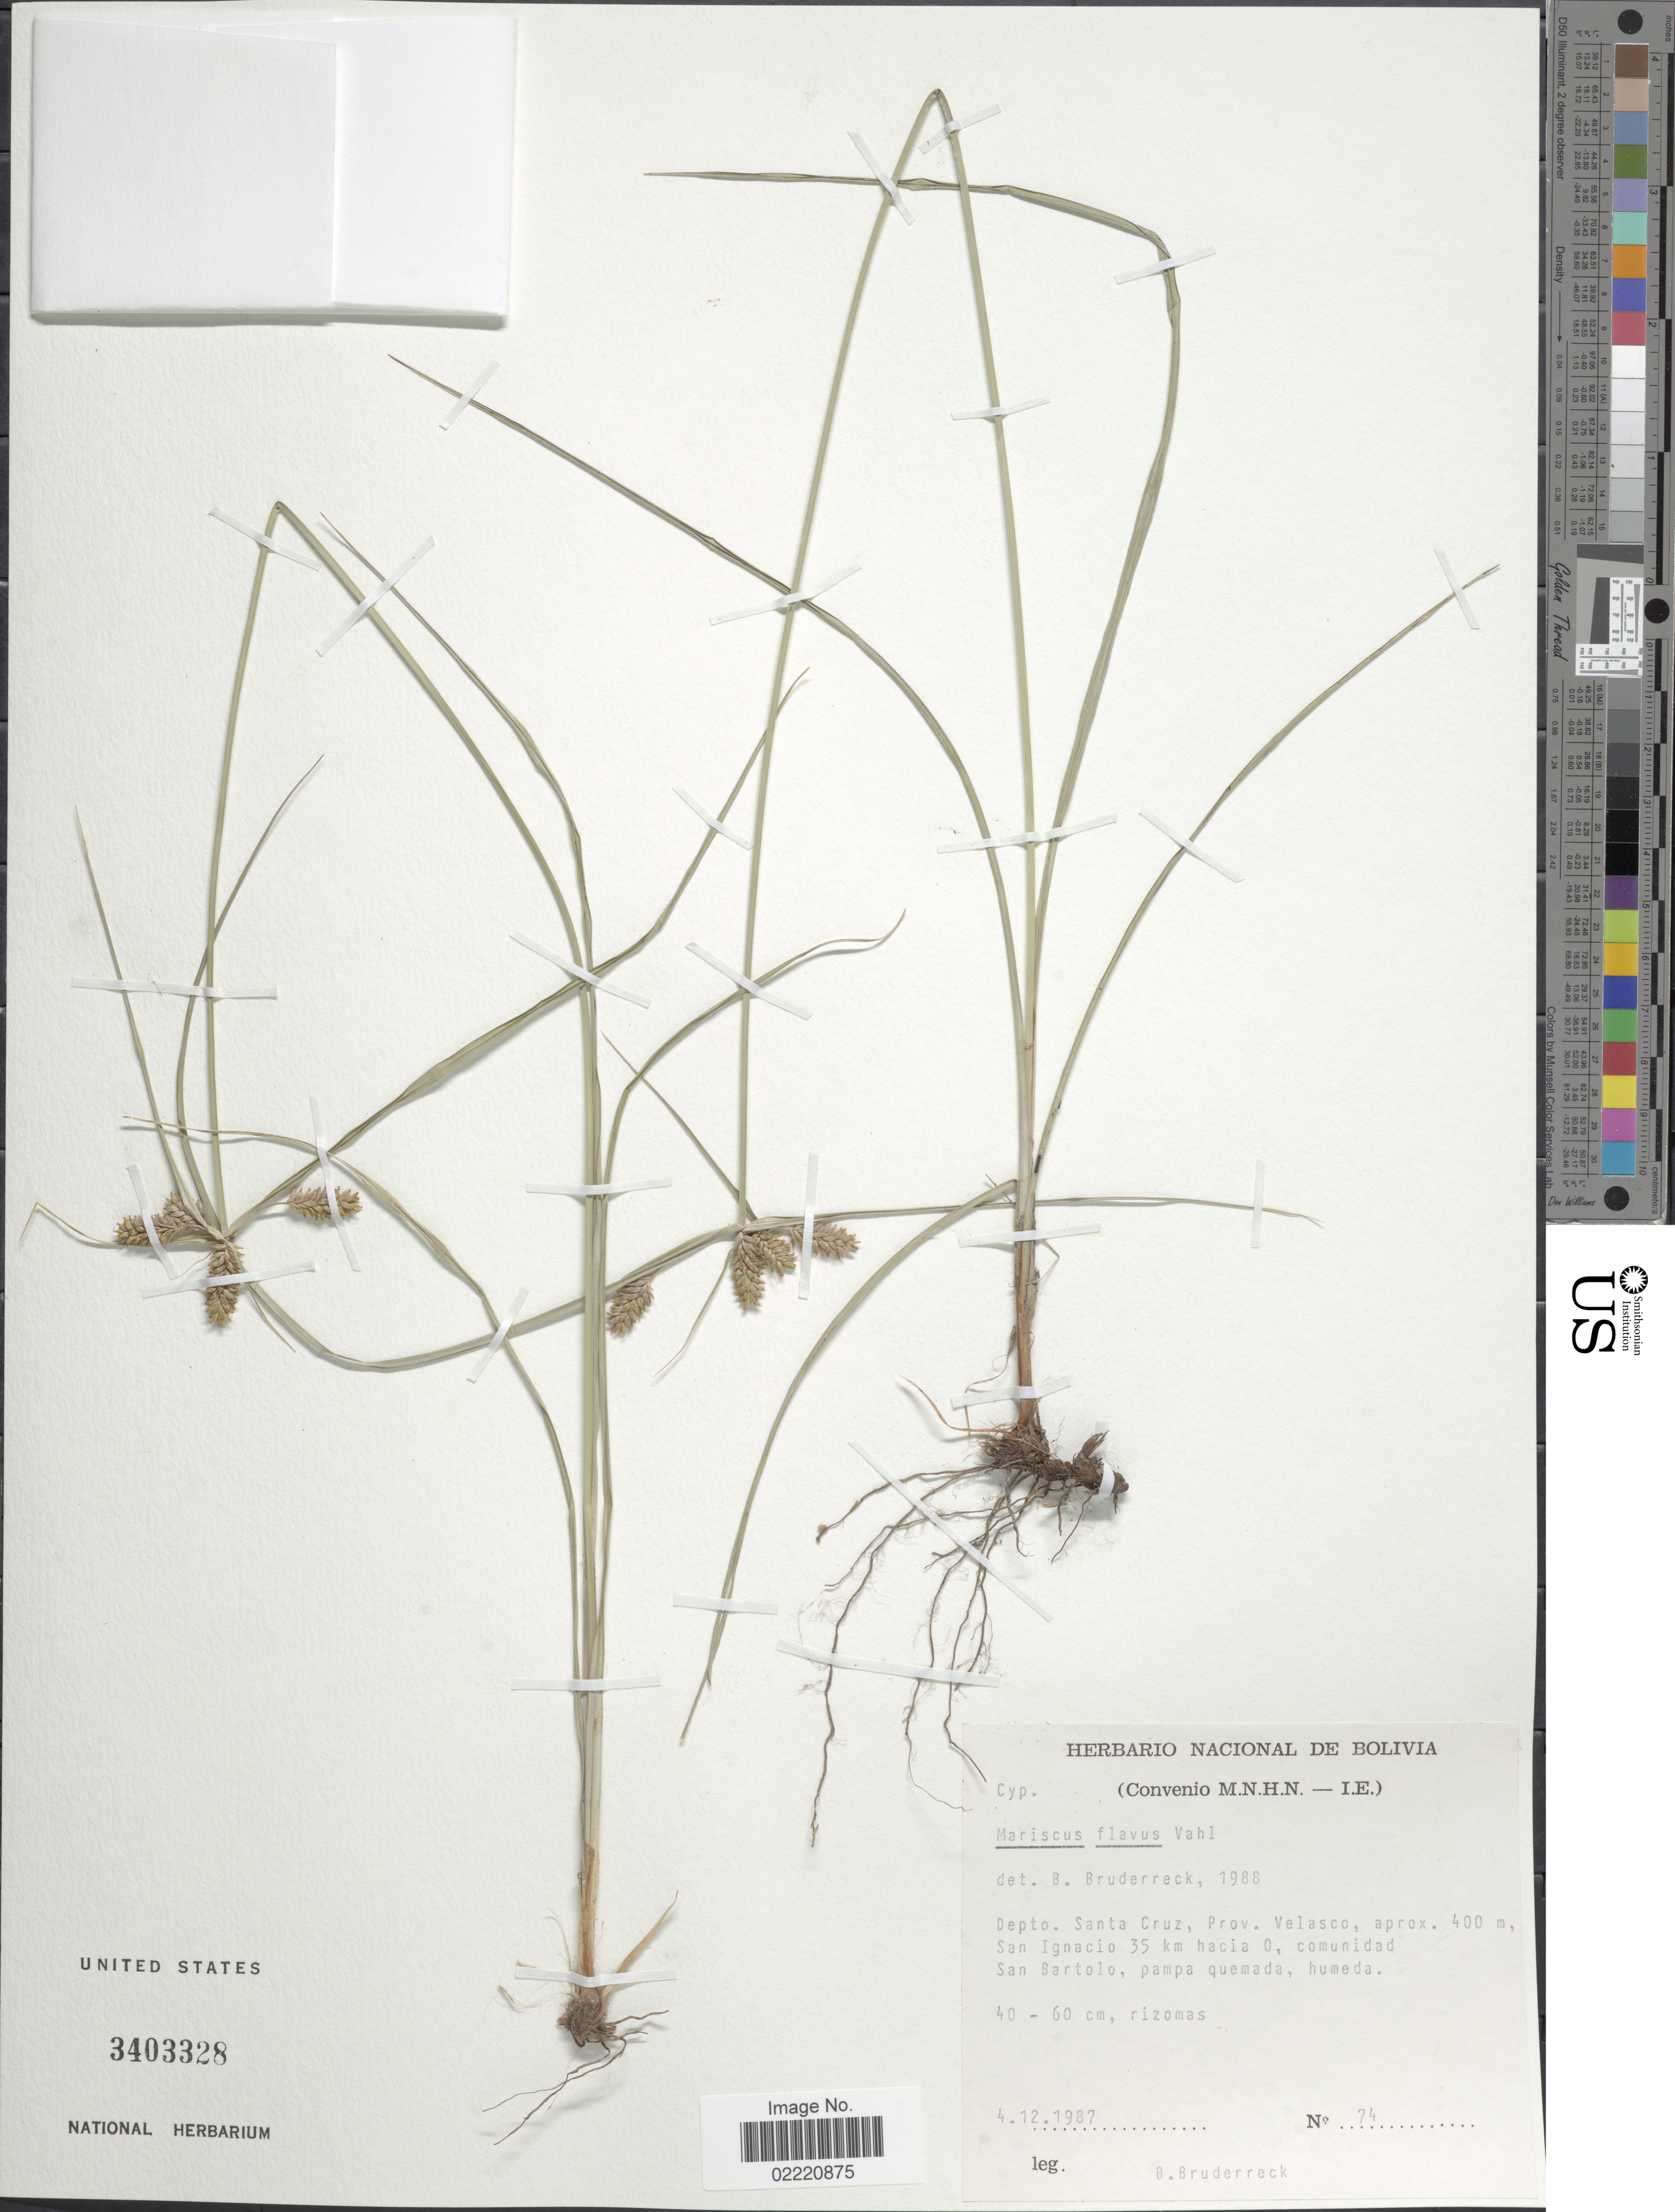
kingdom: Plantae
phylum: Tracheophyta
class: Liliopsida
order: Poales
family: Cyperaceae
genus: Cyperus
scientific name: Cyperus aggregatus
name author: (Willd.) Endl.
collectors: B. Bruderreck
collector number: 74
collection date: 1987-12-04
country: Bolivia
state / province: Santa Cruz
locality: Depto. Santa Cruz, Prov. Velasco, San Ignacio 35 km hacia O, comunidad San Bartolo, pampa quemada, humeda.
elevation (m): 400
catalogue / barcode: US 3403328